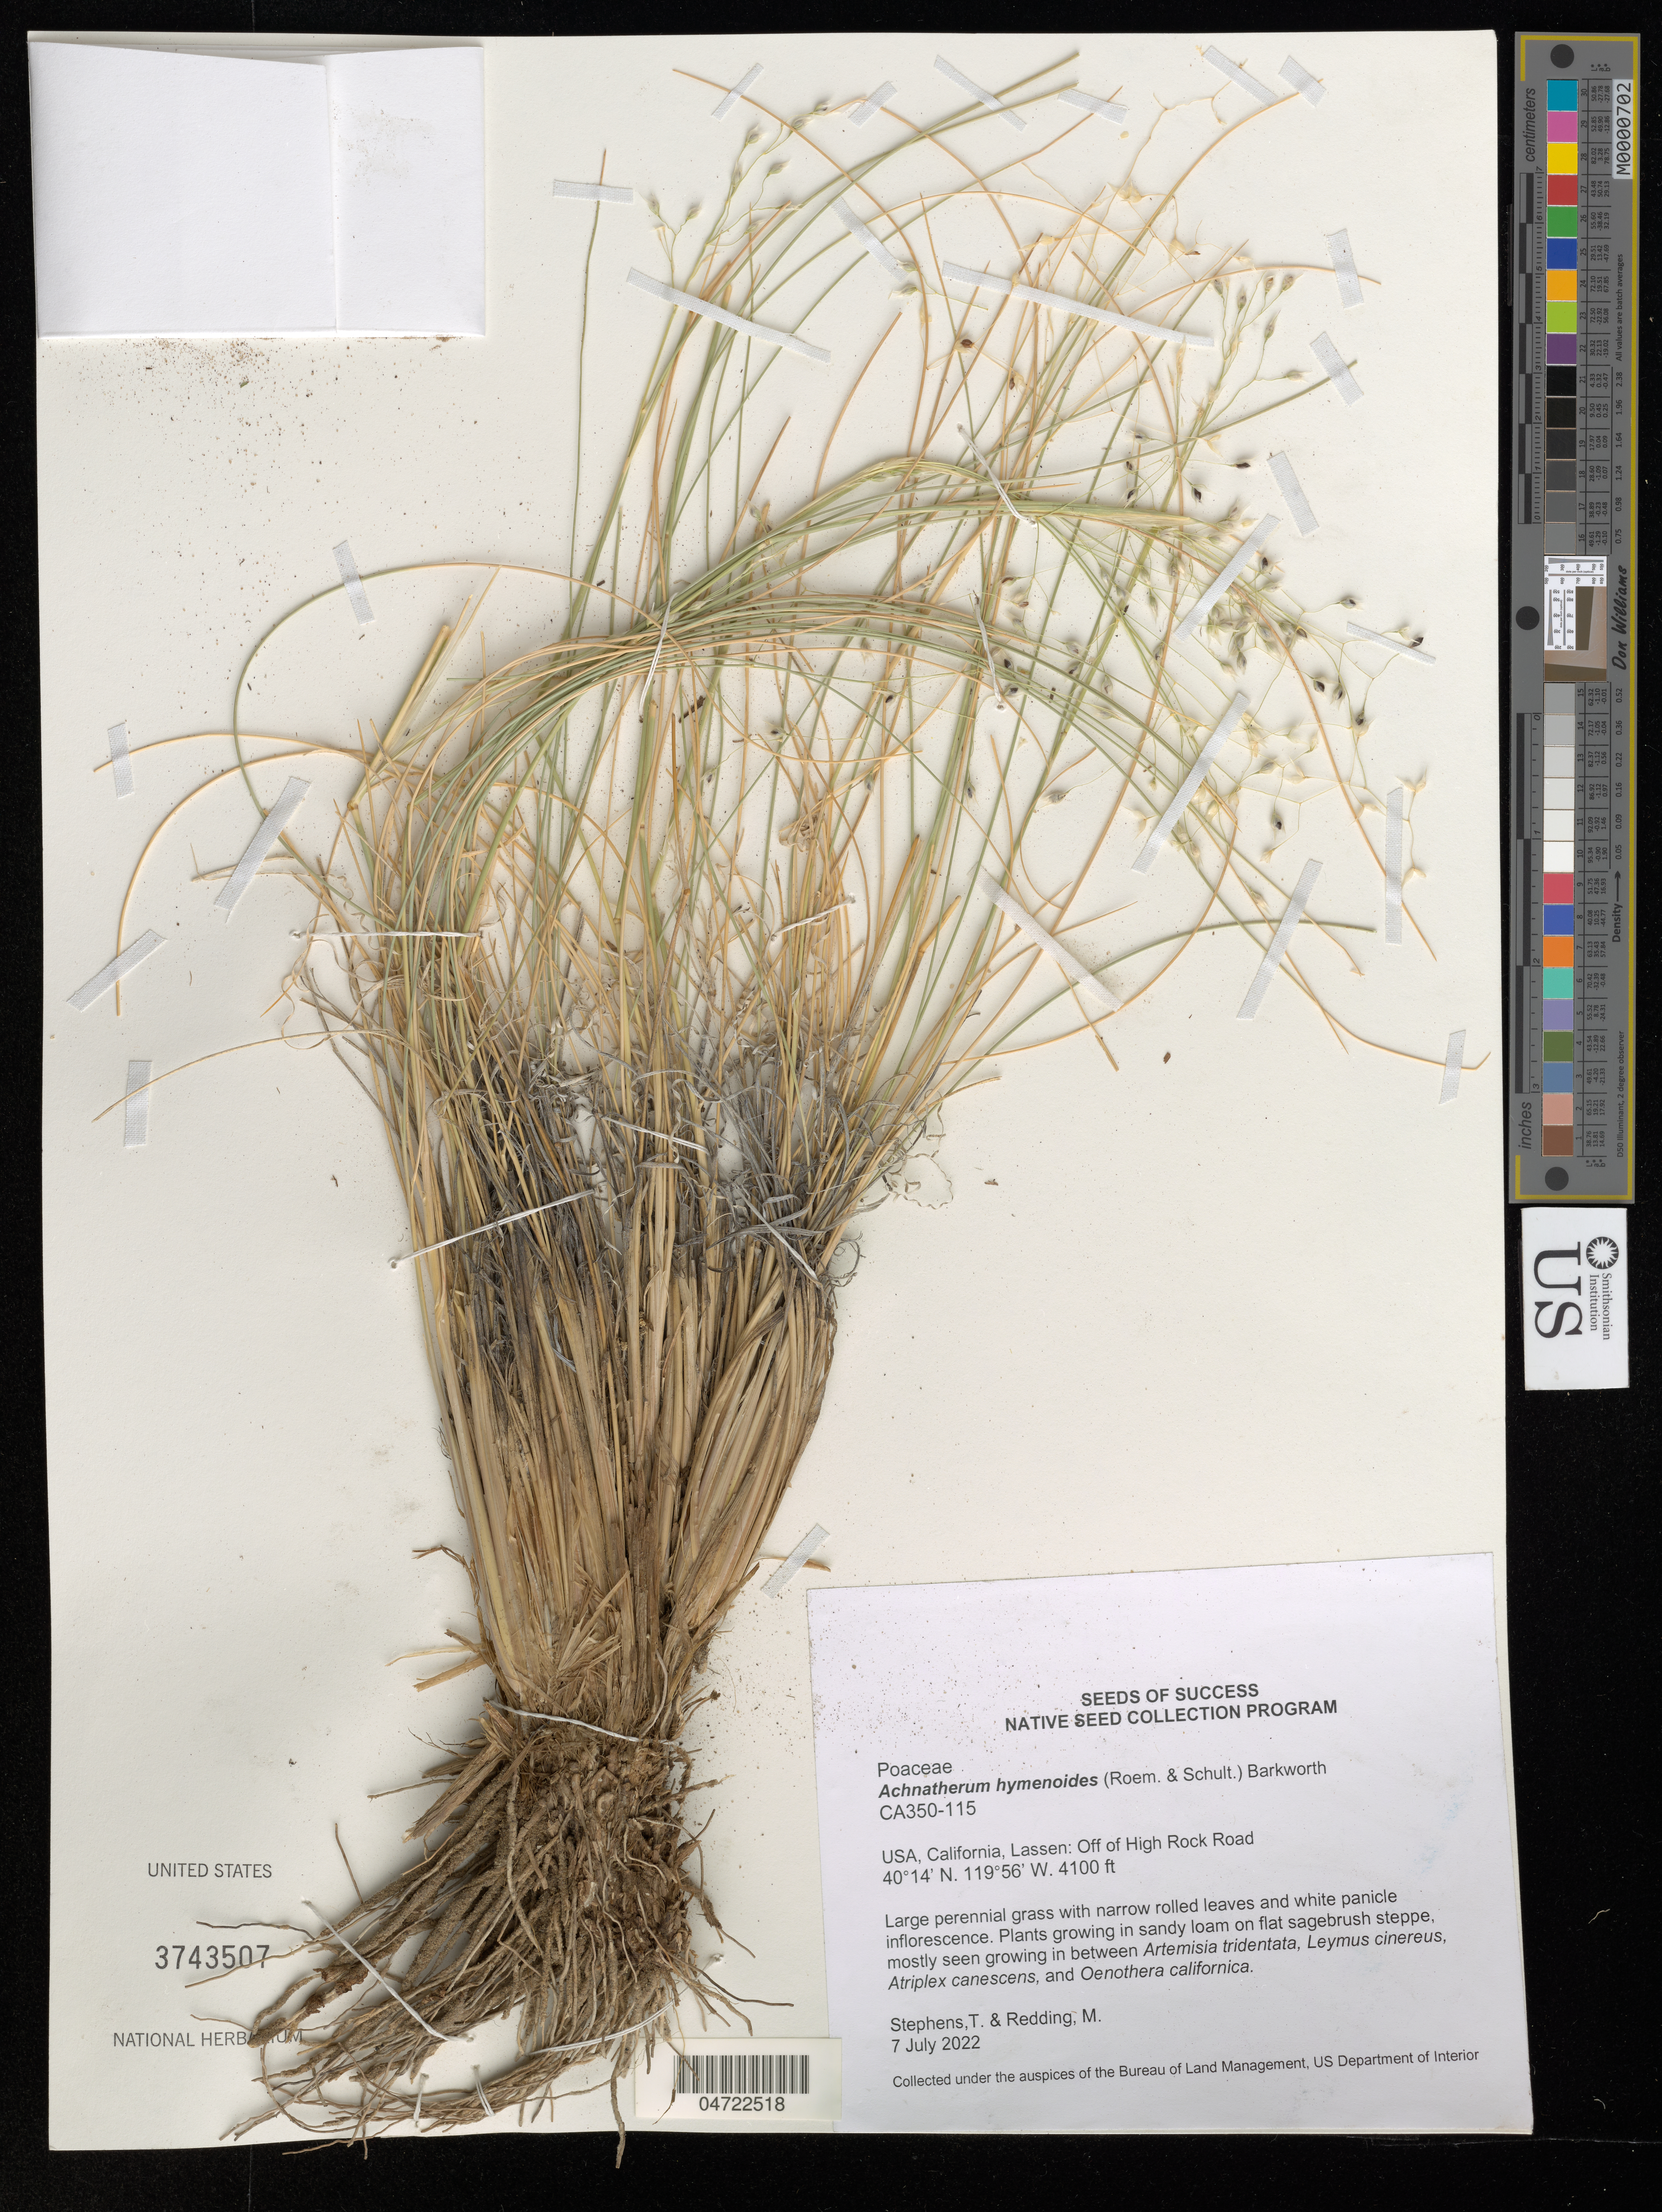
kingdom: Plantae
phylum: Tracheophyta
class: Liliopsida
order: Poales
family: Poaceae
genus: Achnatherum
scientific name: Achnatherum hymenoides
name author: (Roem. & Schult.) Barkworth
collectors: T. Stephens & M. Redding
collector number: CA350-115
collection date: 2022-07-07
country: United States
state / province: California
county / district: Lassen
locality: Lassen: Off of High Rock Road.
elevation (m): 1250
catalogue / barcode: US 3743507